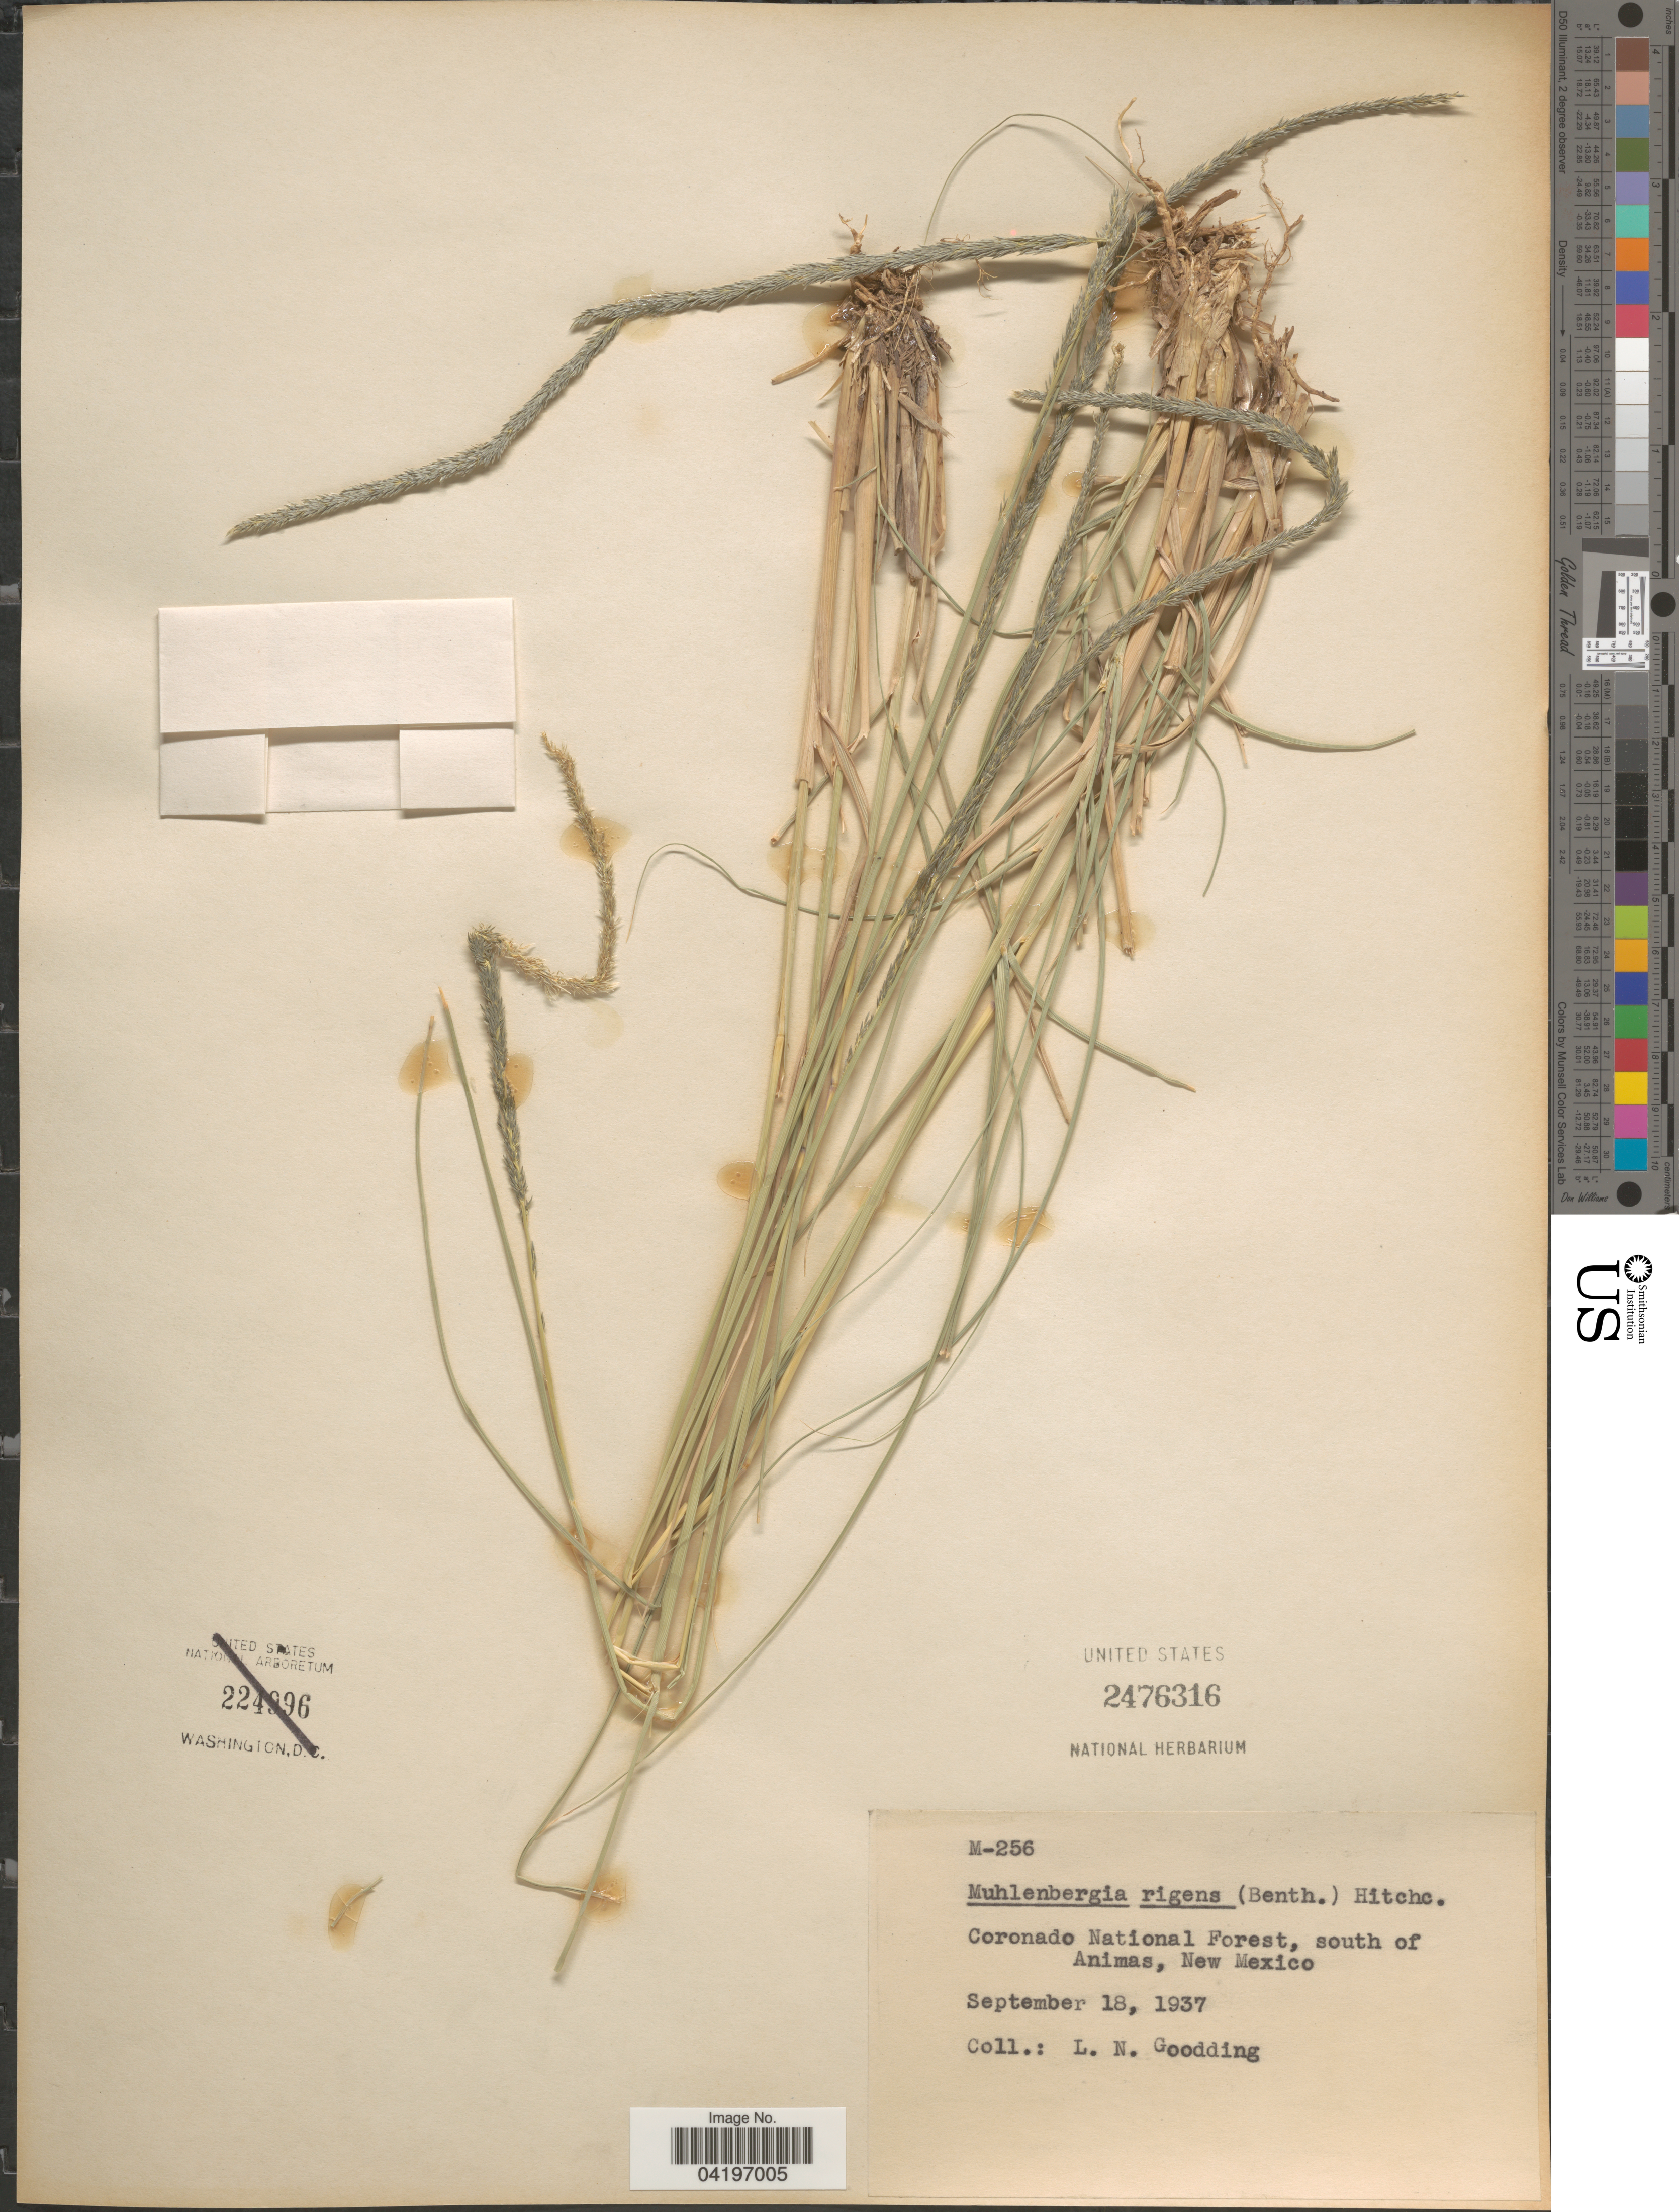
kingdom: Plantae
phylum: Tracheophyta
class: Liliopsida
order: Poales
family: Poaceae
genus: Muhlenbergia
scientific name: Muhlenbergia rigens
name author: (Benth.) Hitchc.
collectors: L. N. Goodding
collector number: M-256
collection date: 1937-09-18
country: United States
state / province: New Mexico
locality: Coronado National Forest, south of Animas.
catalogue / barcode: US 2476316